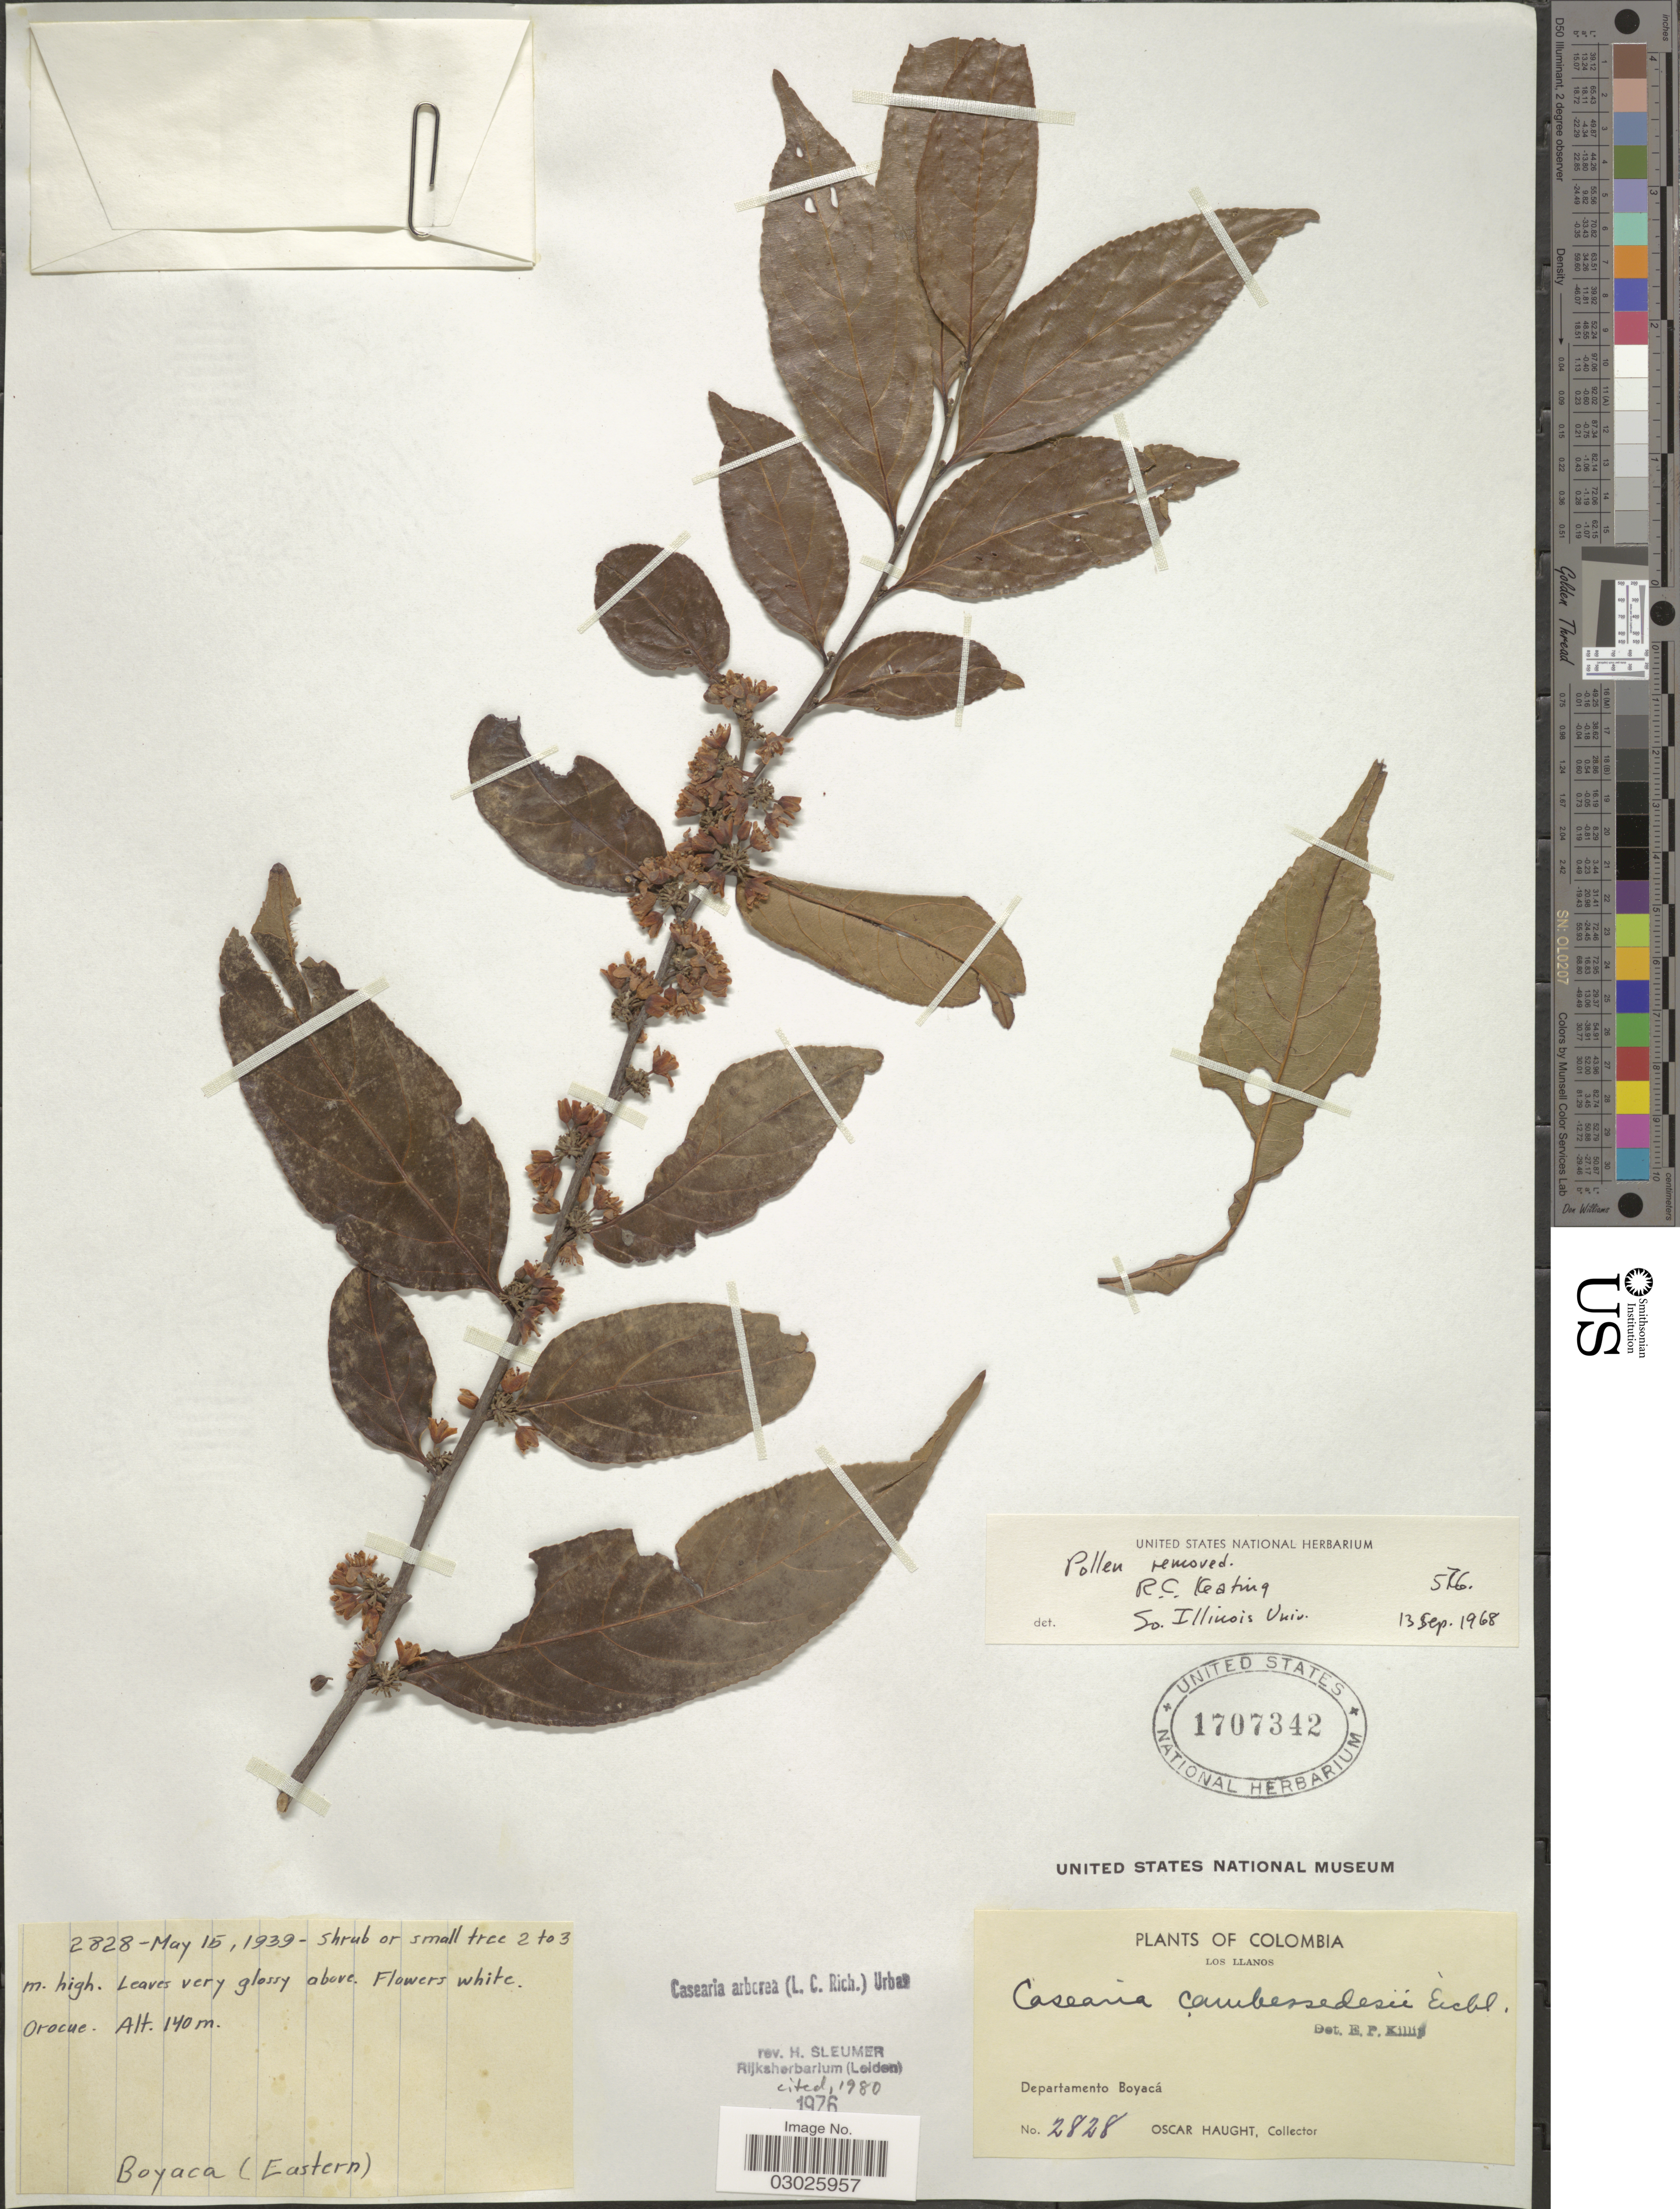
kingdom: Plantae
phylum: Tracheophyta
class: Magnoliopsida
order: Malpighiales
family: Salicaceae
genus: Casearia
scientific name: Casearia arborea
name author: (Rich.) Urb.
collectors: O. L. Haught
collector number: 2828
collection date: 1939-05-15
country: Colombia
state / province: Boyacá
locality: Los Llanos. Departamento Boyacá. Orocue. Boyaca (Eastern).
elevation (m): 140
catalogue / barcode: US 1707342